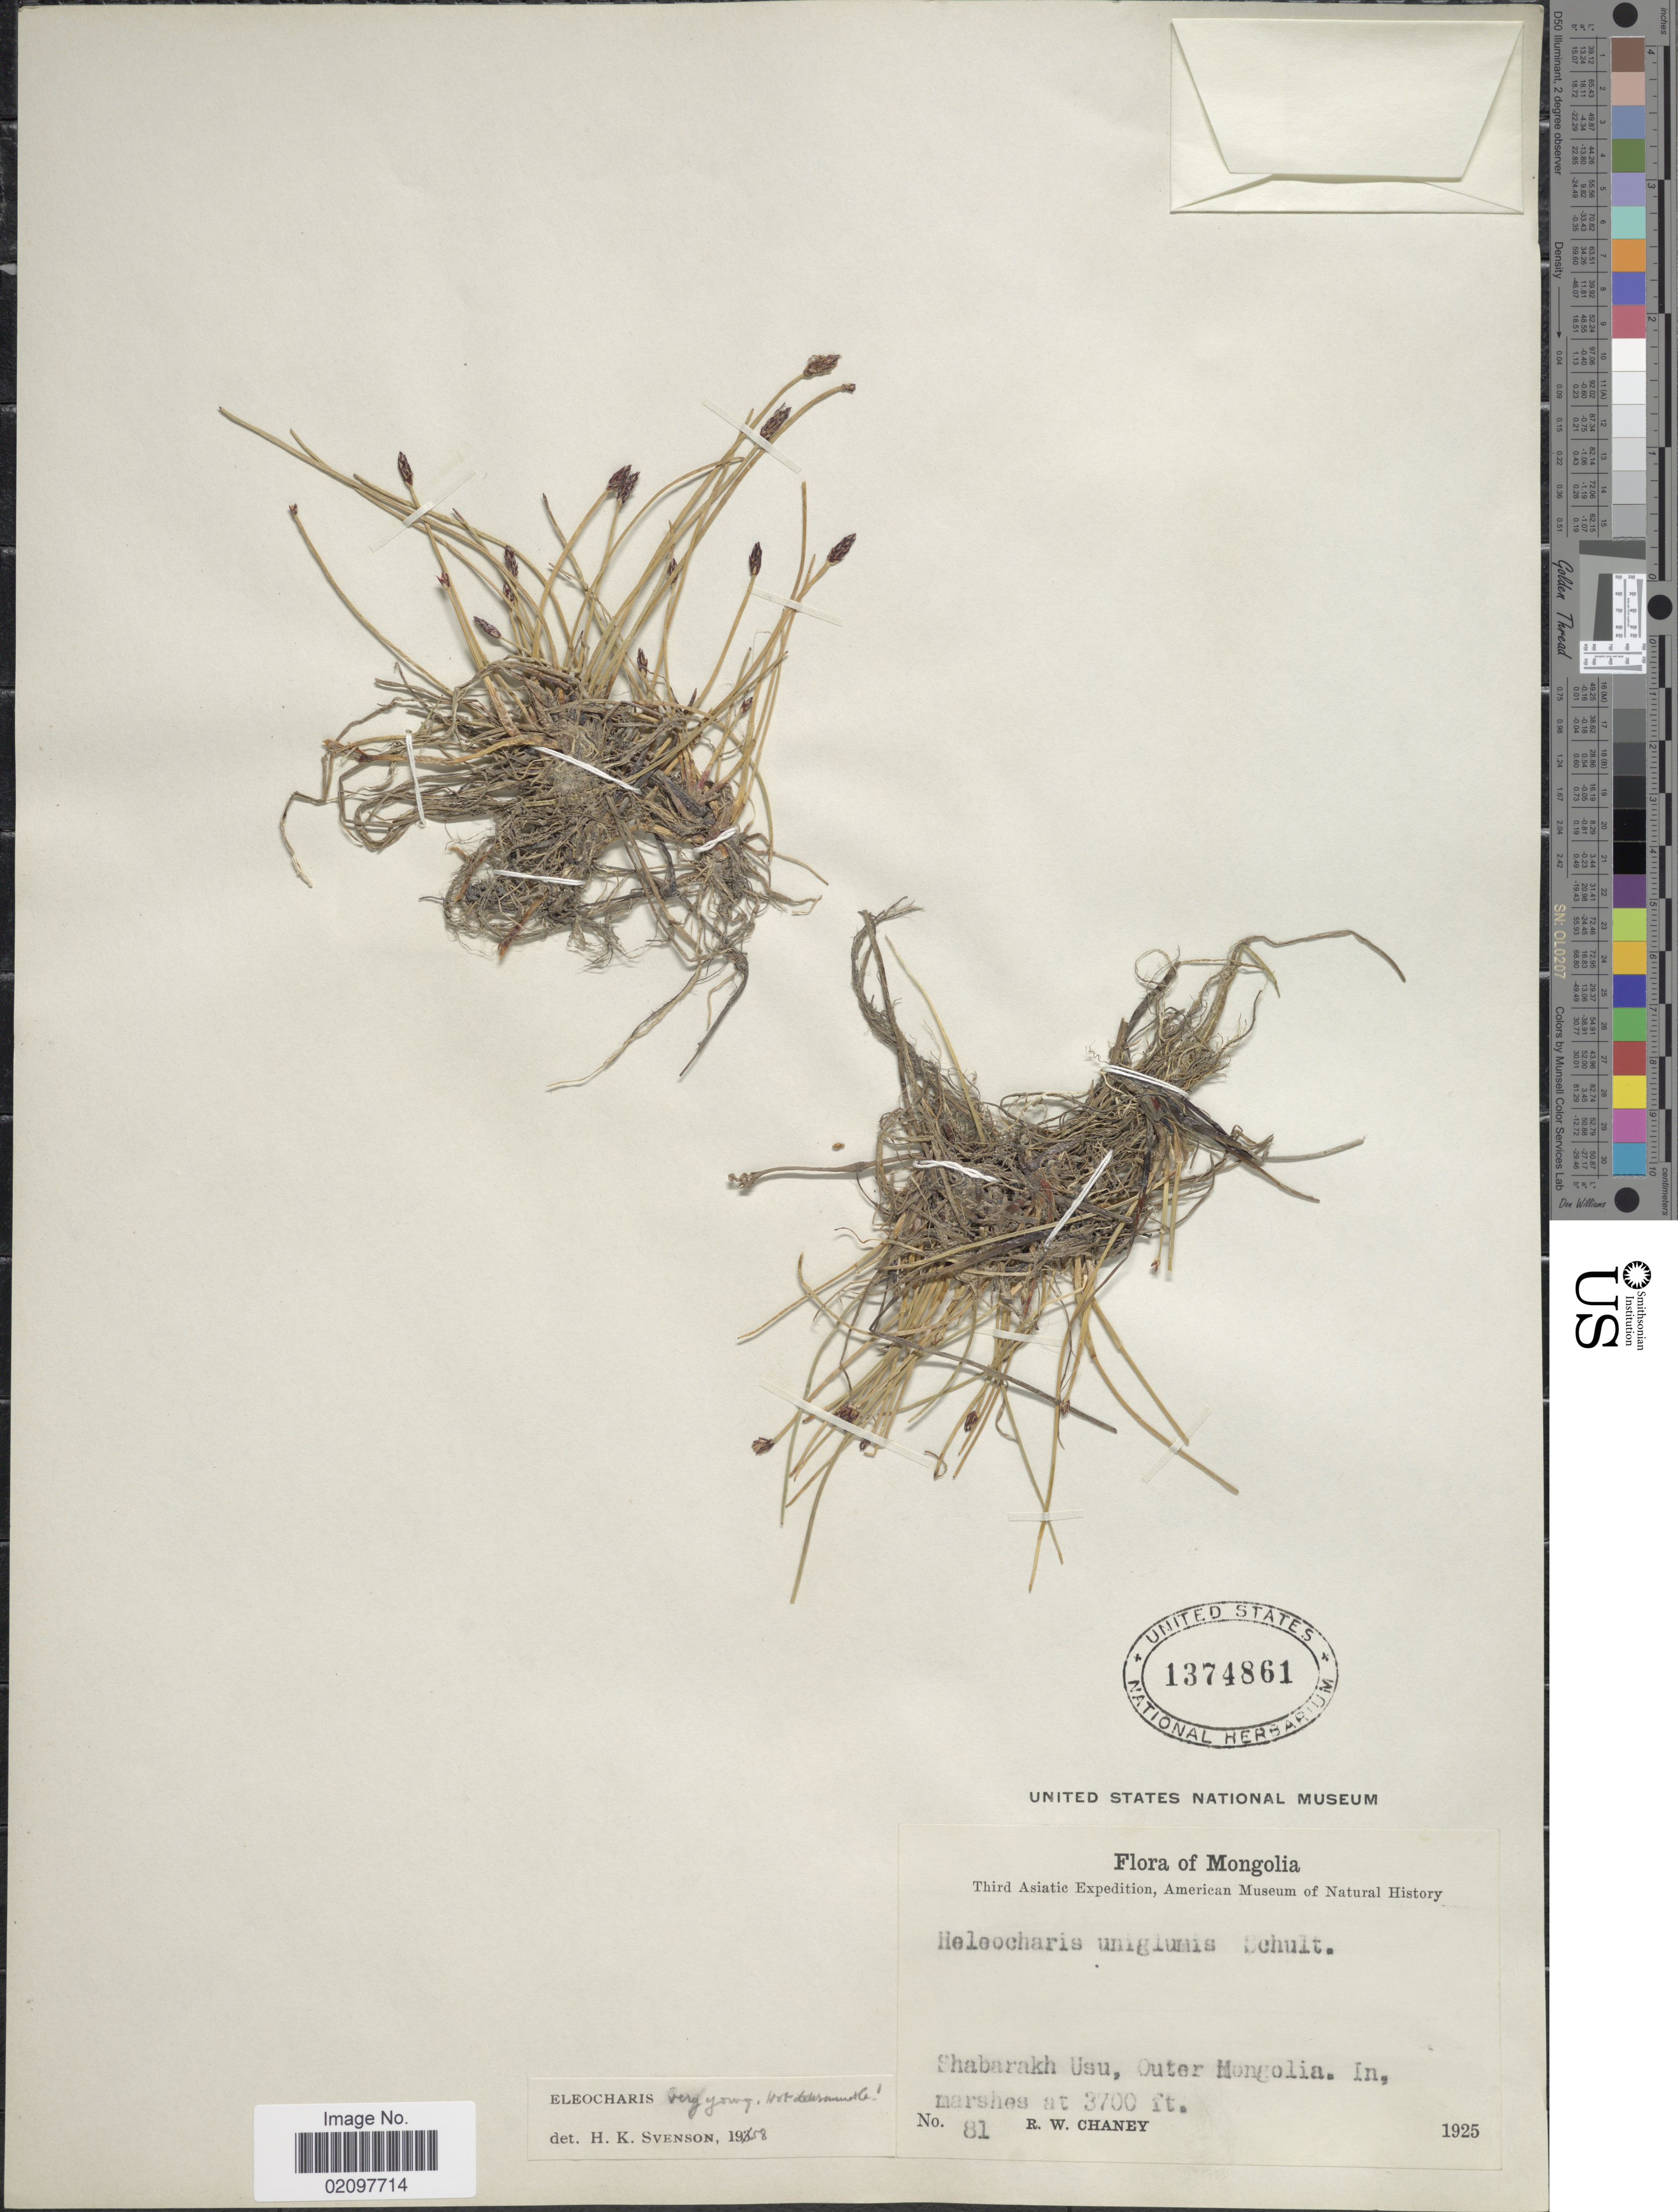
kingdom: Plantae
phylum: Tracheophyta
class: Liliopsida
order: Poales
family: Cyperaceae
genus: Eleocharis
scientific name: Eleocharis uniglumis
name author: (Link) Schult.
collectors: R. Chaney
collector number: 81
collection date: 1925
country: Mongolia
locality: Shabarakh Usu, Outer Mongolia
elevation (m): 1128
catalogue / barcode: US 1374861